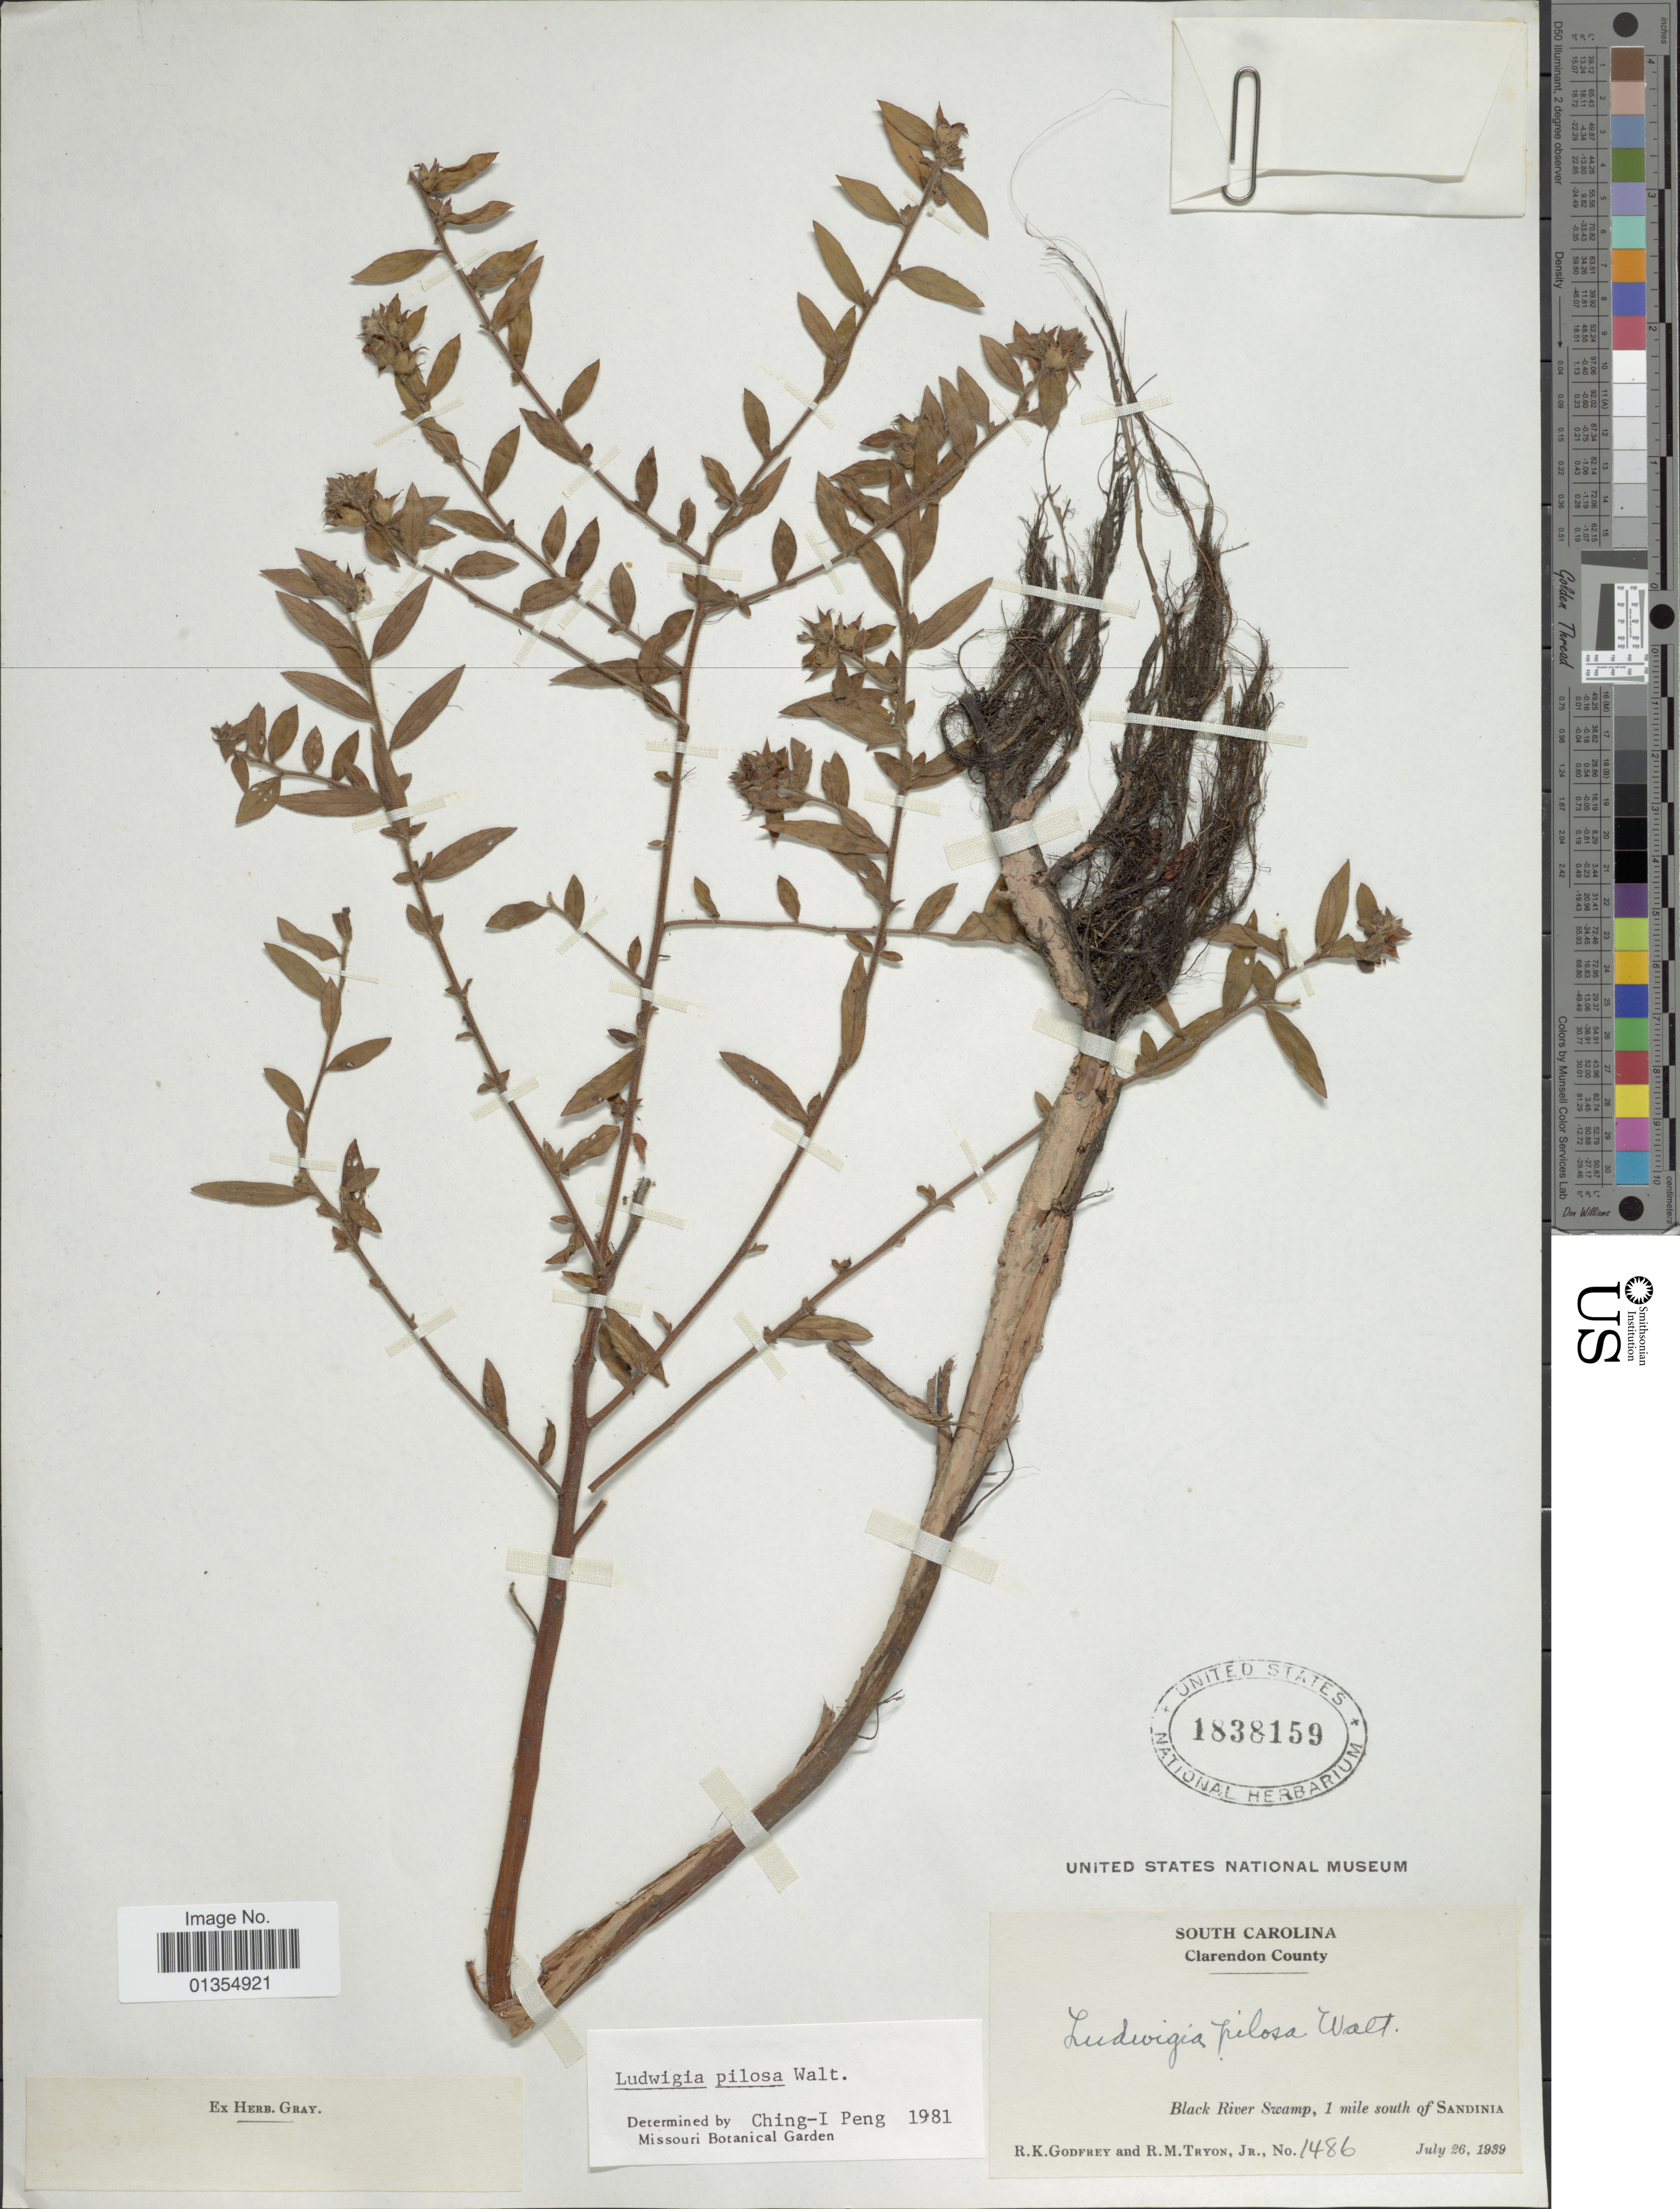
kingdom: Plantae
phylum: Tracheophyta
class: Magnoliopsida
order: Myrtales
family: Onagraceae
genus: Ludwigia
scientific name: Ludwigia pilosa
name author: Walter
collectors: R. K. Godfrey & R. M. Tryon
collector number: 1486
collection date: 1939-07-26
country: United States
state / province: South Carolina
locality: Clarendon County, Black River Swamp, 1 mile south of Sandina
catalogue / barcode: US 1838159